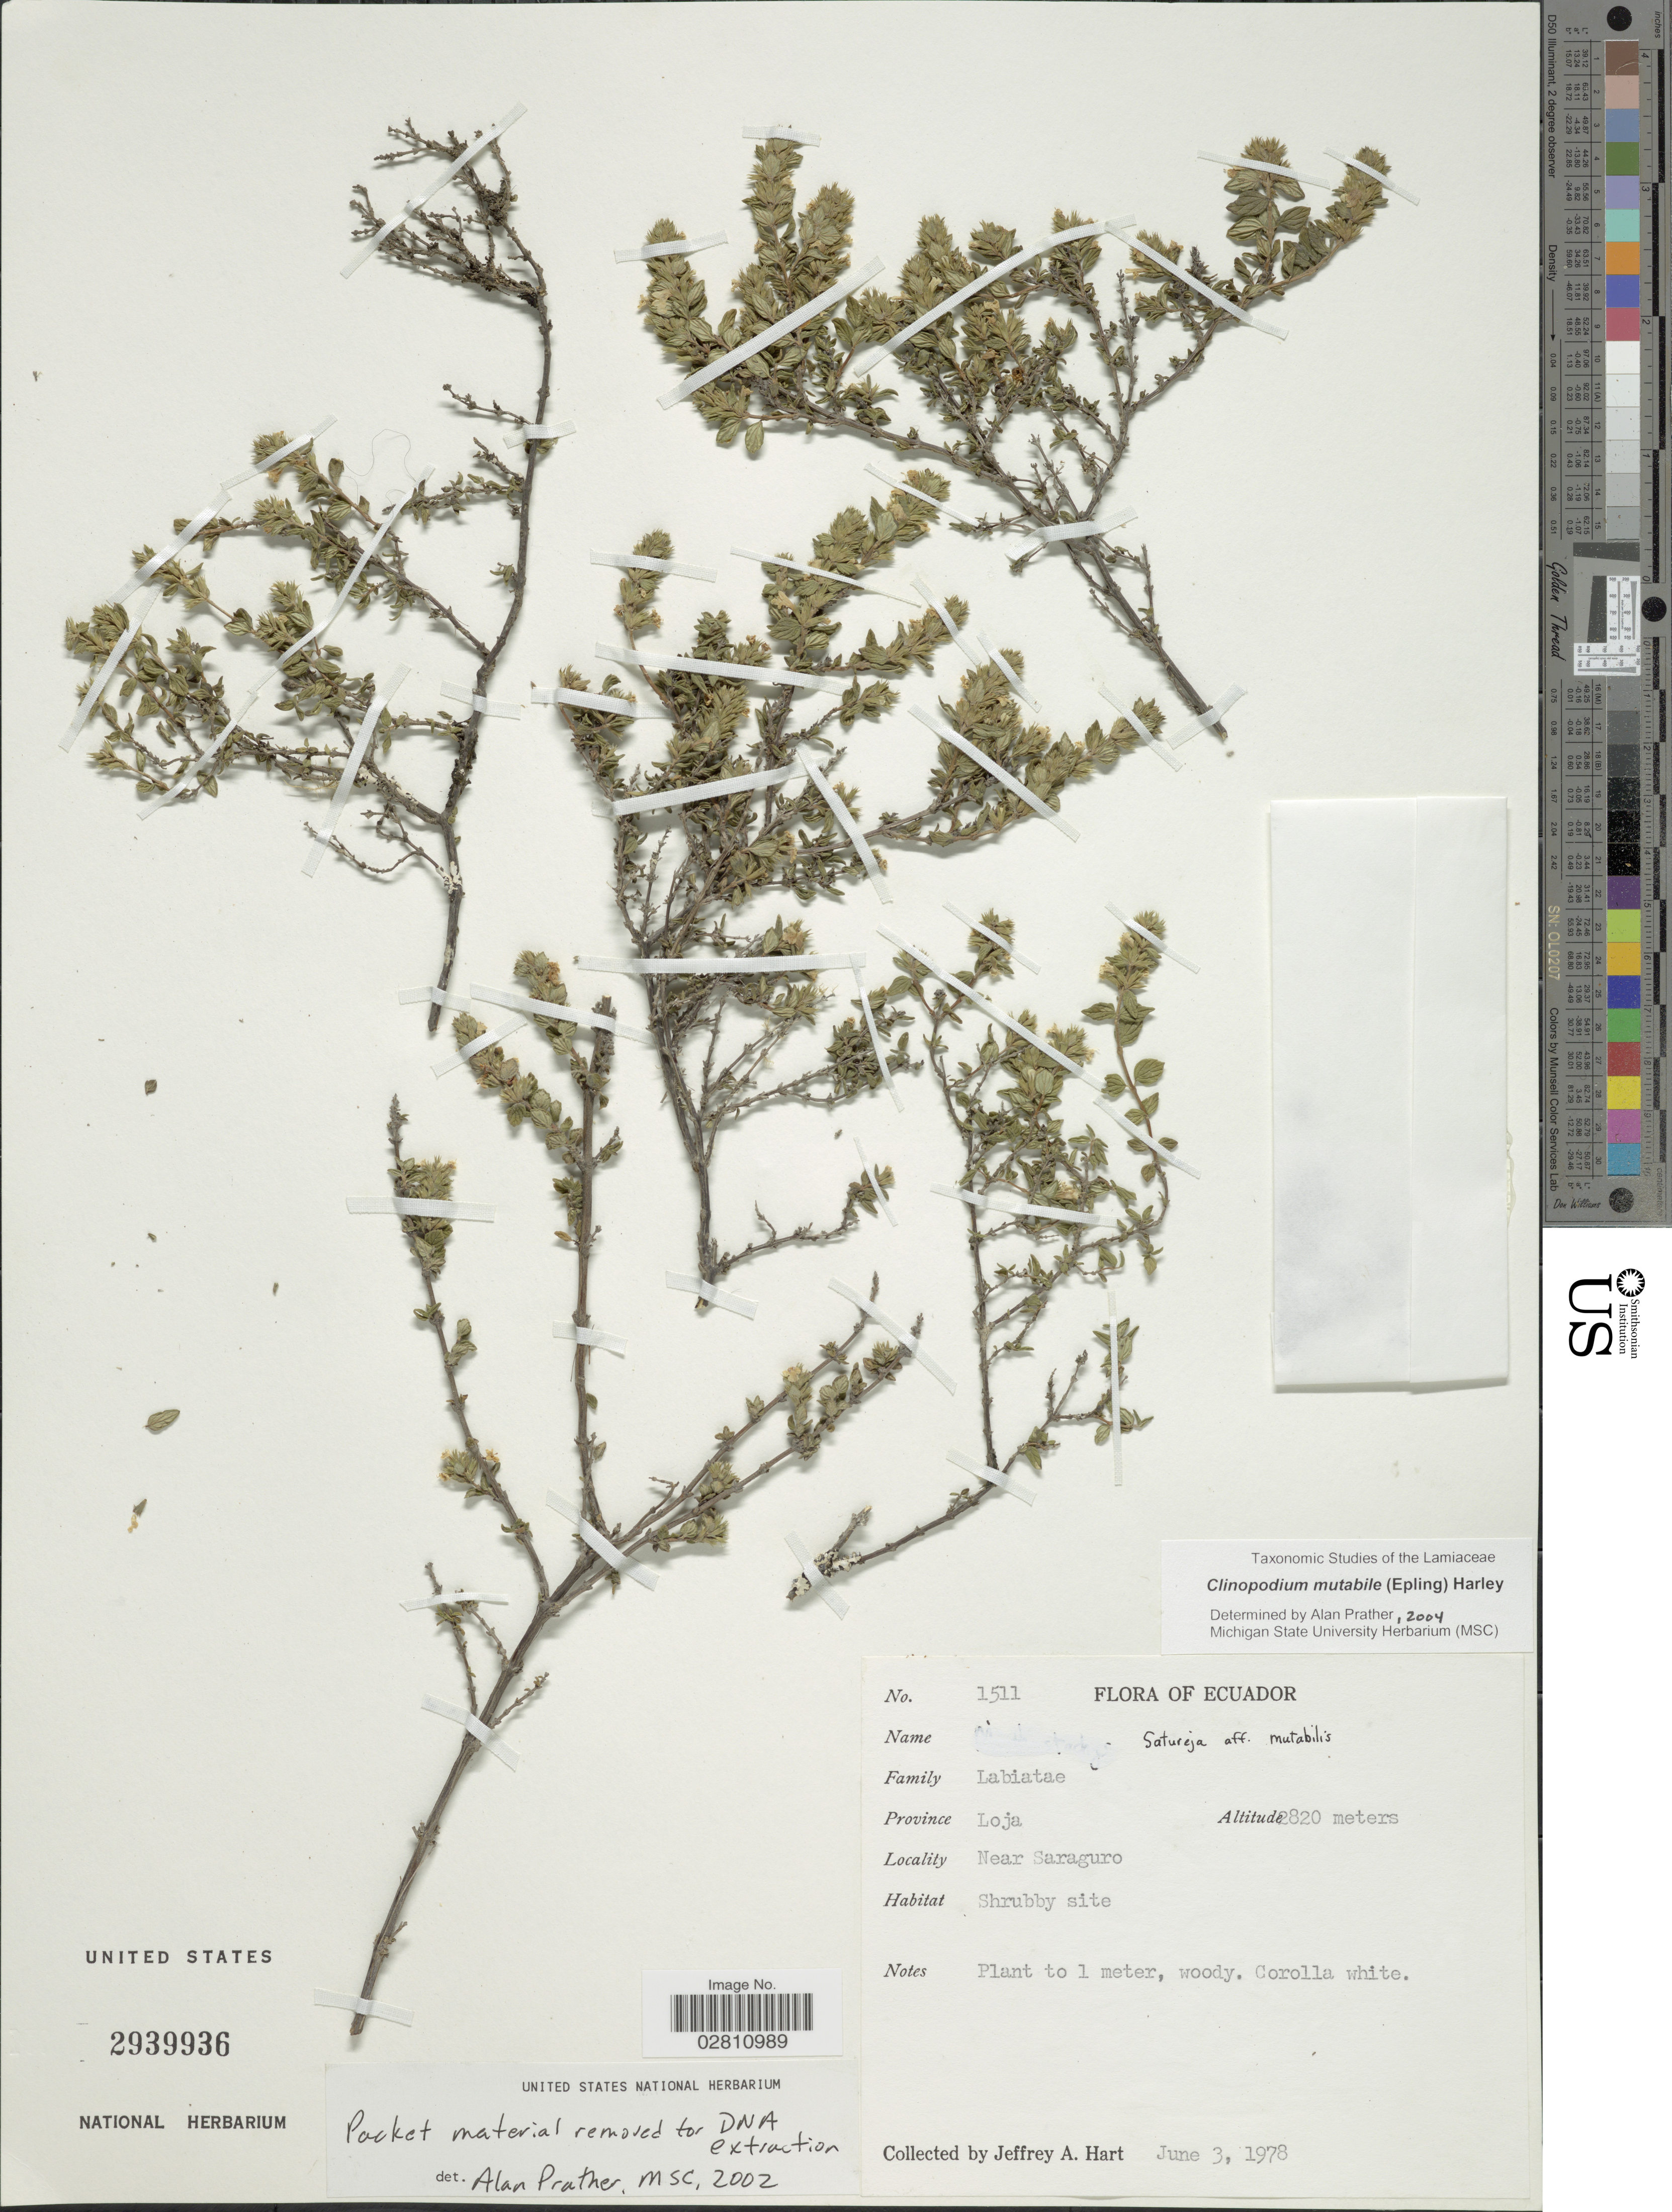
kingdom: Plantae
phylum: Tracheophyta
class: Magnoliopsida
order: Lamiales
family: Lamiaceae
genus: Clinopodium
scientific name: Clinopodium mutabile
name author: (Epling) Harley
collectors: J. A. Hart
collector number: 1511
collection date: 1978-06-03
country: Ecuador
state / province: Loja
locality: Province of Loja, Near Saraguro.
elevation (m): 2820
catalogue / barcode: US 2939936